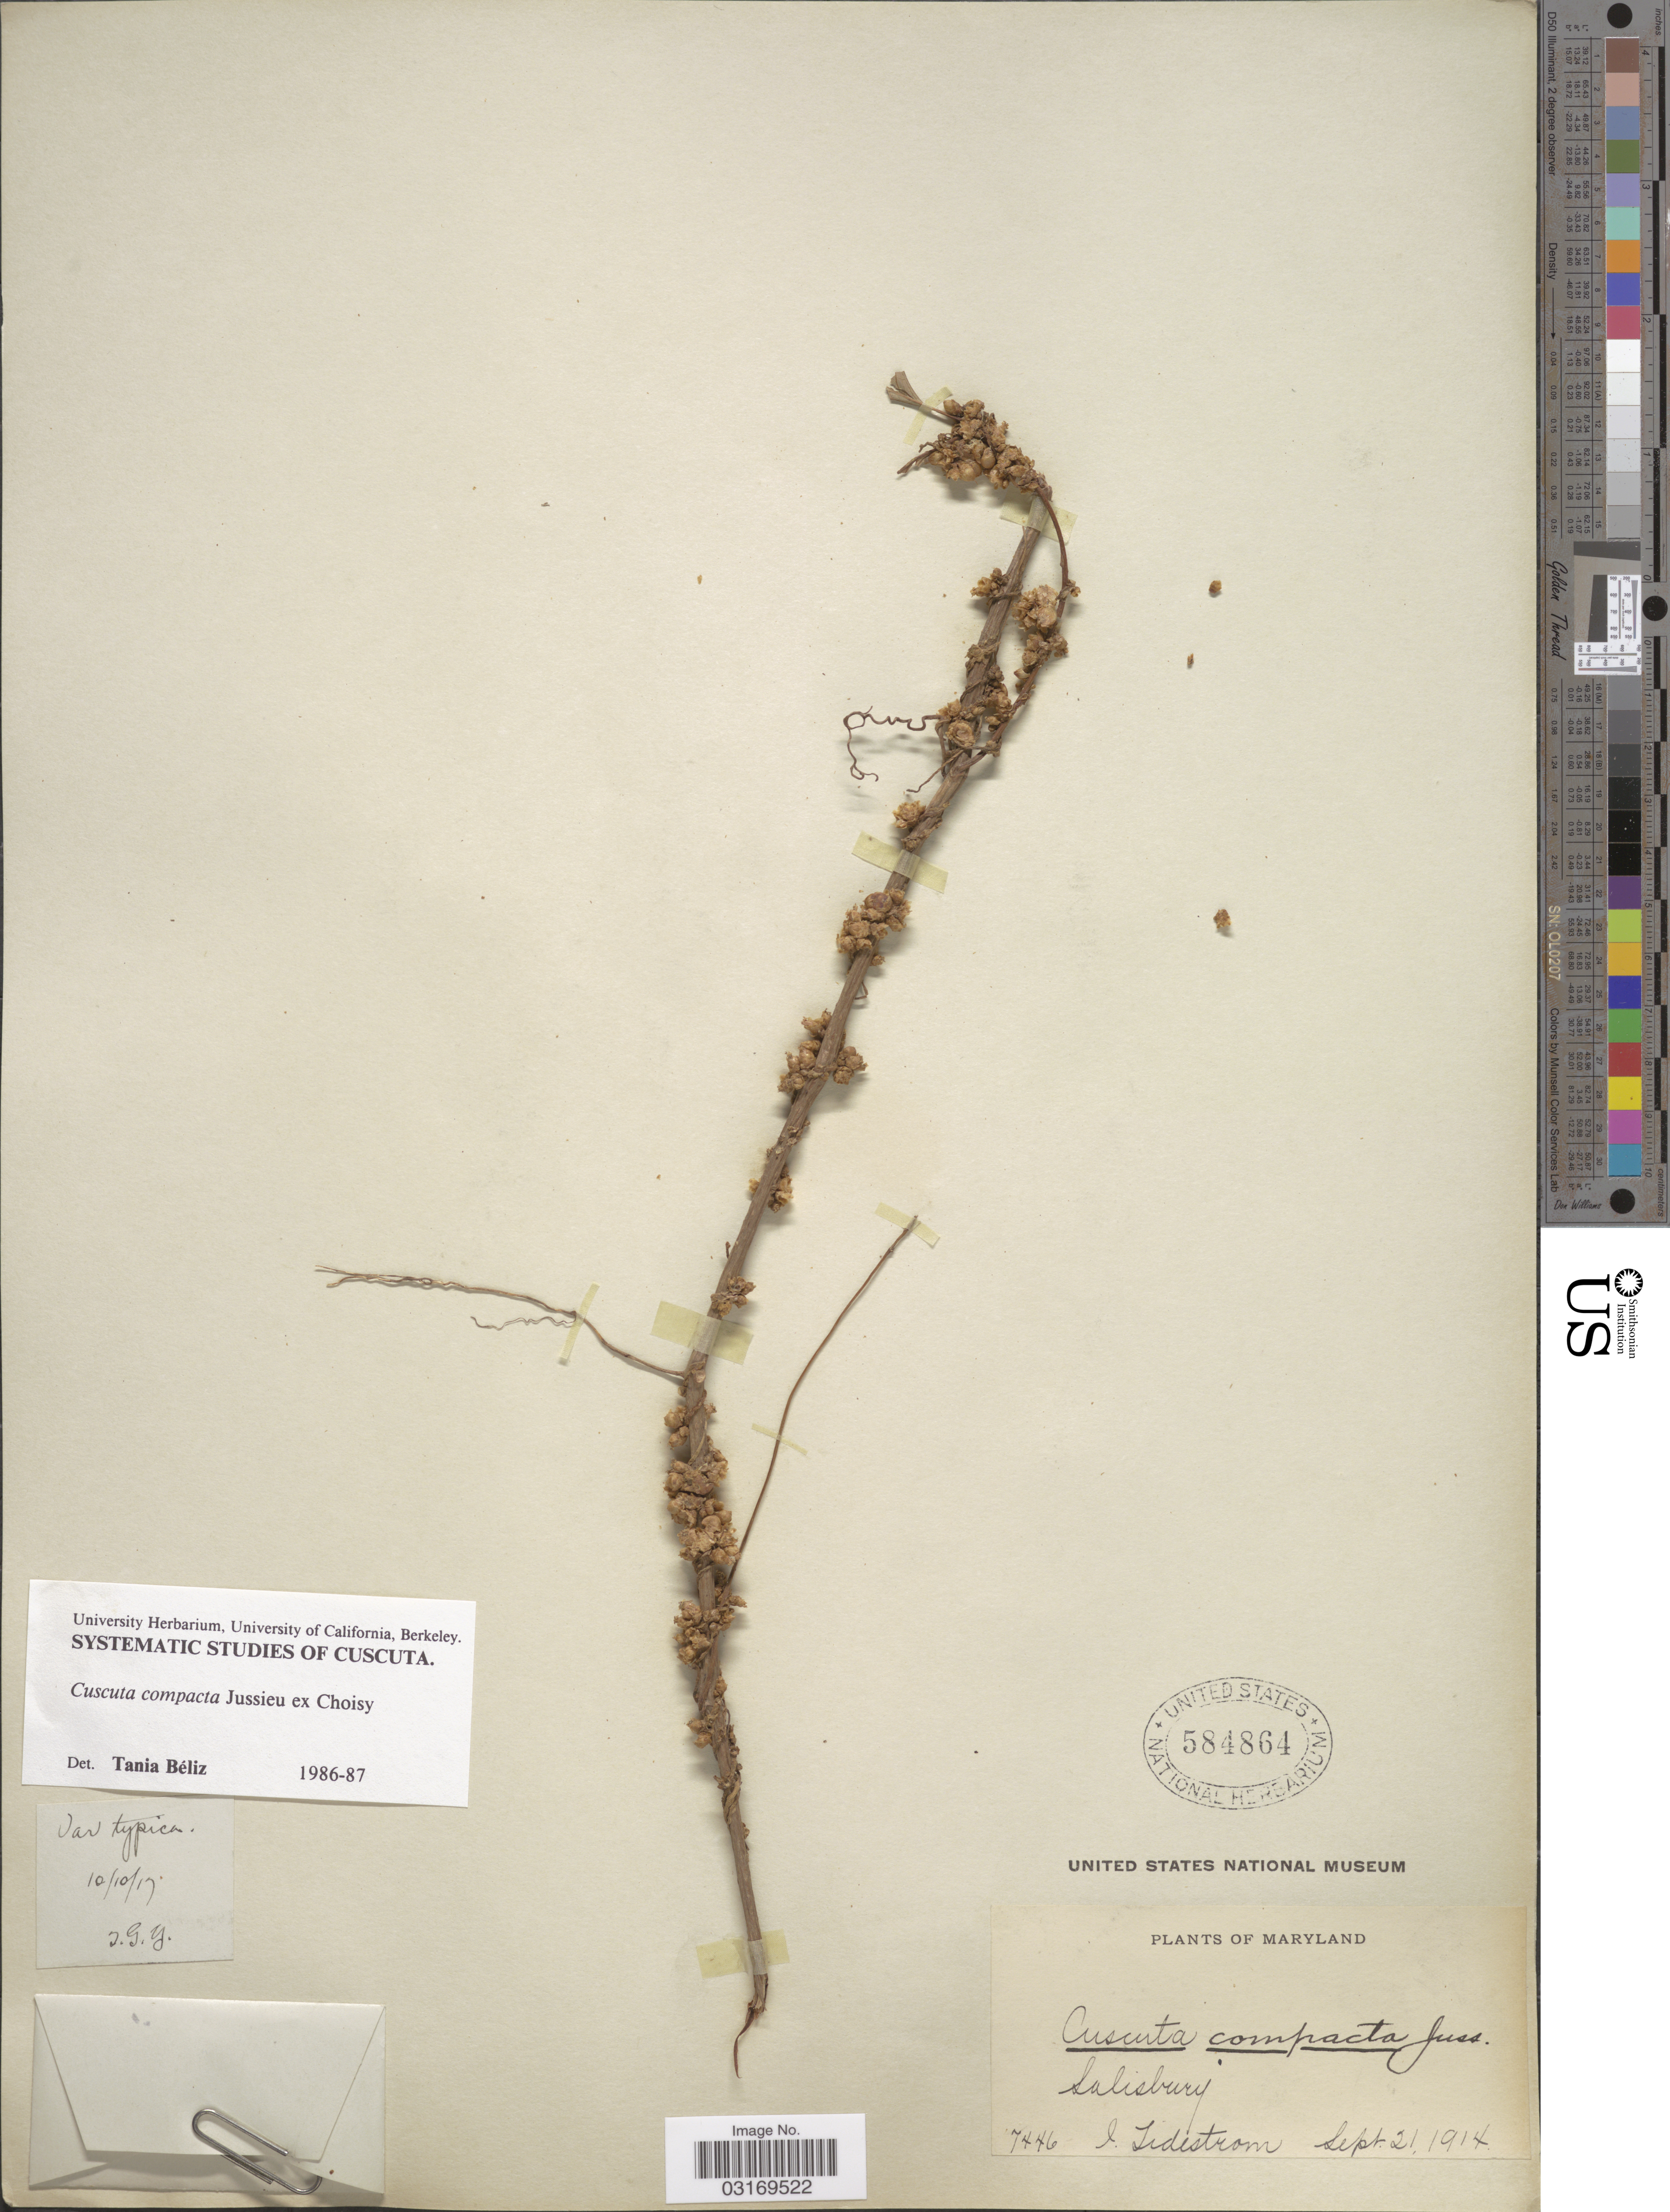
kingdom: Plantae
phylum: Tracheophyta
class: Magnoliopsida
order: Solanales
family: Convolvulaceae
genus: Cuscuta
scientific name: Cuscuta compacta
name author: Juss. ex Choisy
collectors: I. F. Tidestrom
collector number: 7446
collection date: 1914-09-21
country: United States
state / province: Maryland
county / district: Wicomico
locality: Salisbury.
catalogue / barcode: US 584864